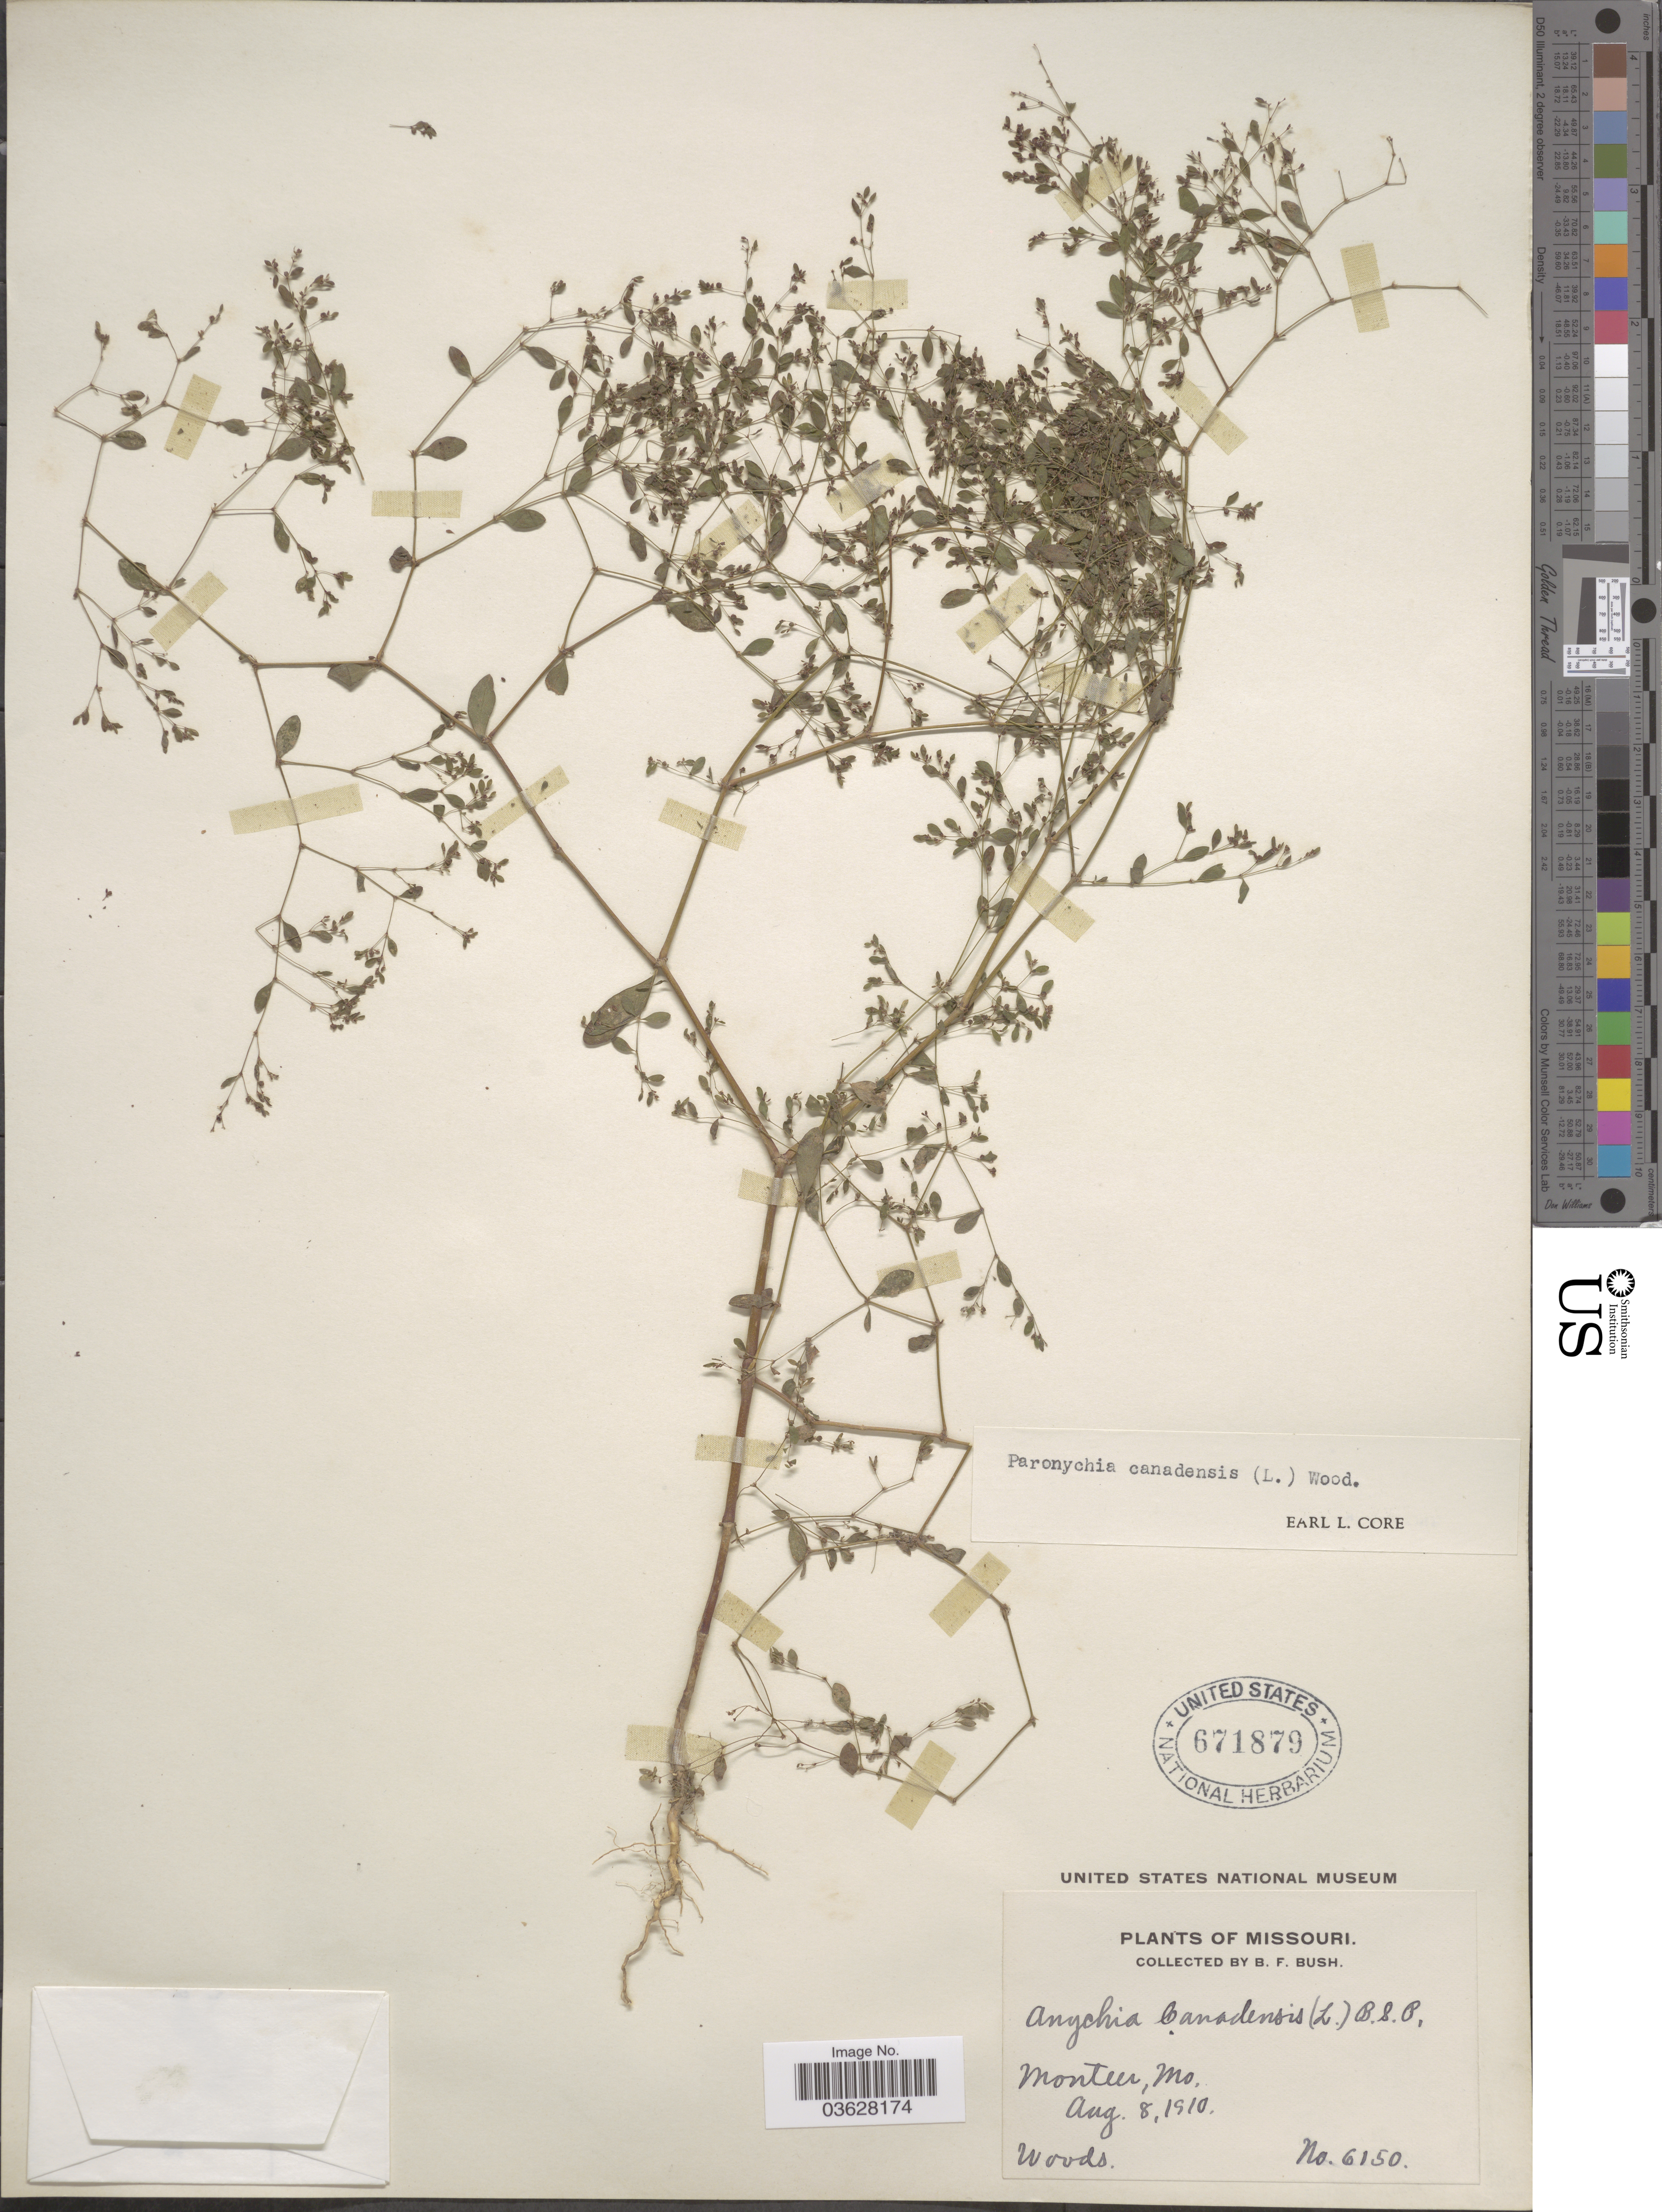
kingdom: Plantae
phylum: Tracheophyta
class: Magnoliopsida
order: Caryophyllales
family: Caryophyllaceae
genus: Paronychia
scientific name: Paronychia canadensis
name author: (L.) Alph. Wood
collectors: B. F. Bush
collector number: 6150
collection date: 1910-08-08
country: United States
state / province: Missouri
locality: Montier.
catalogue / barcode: US 671879